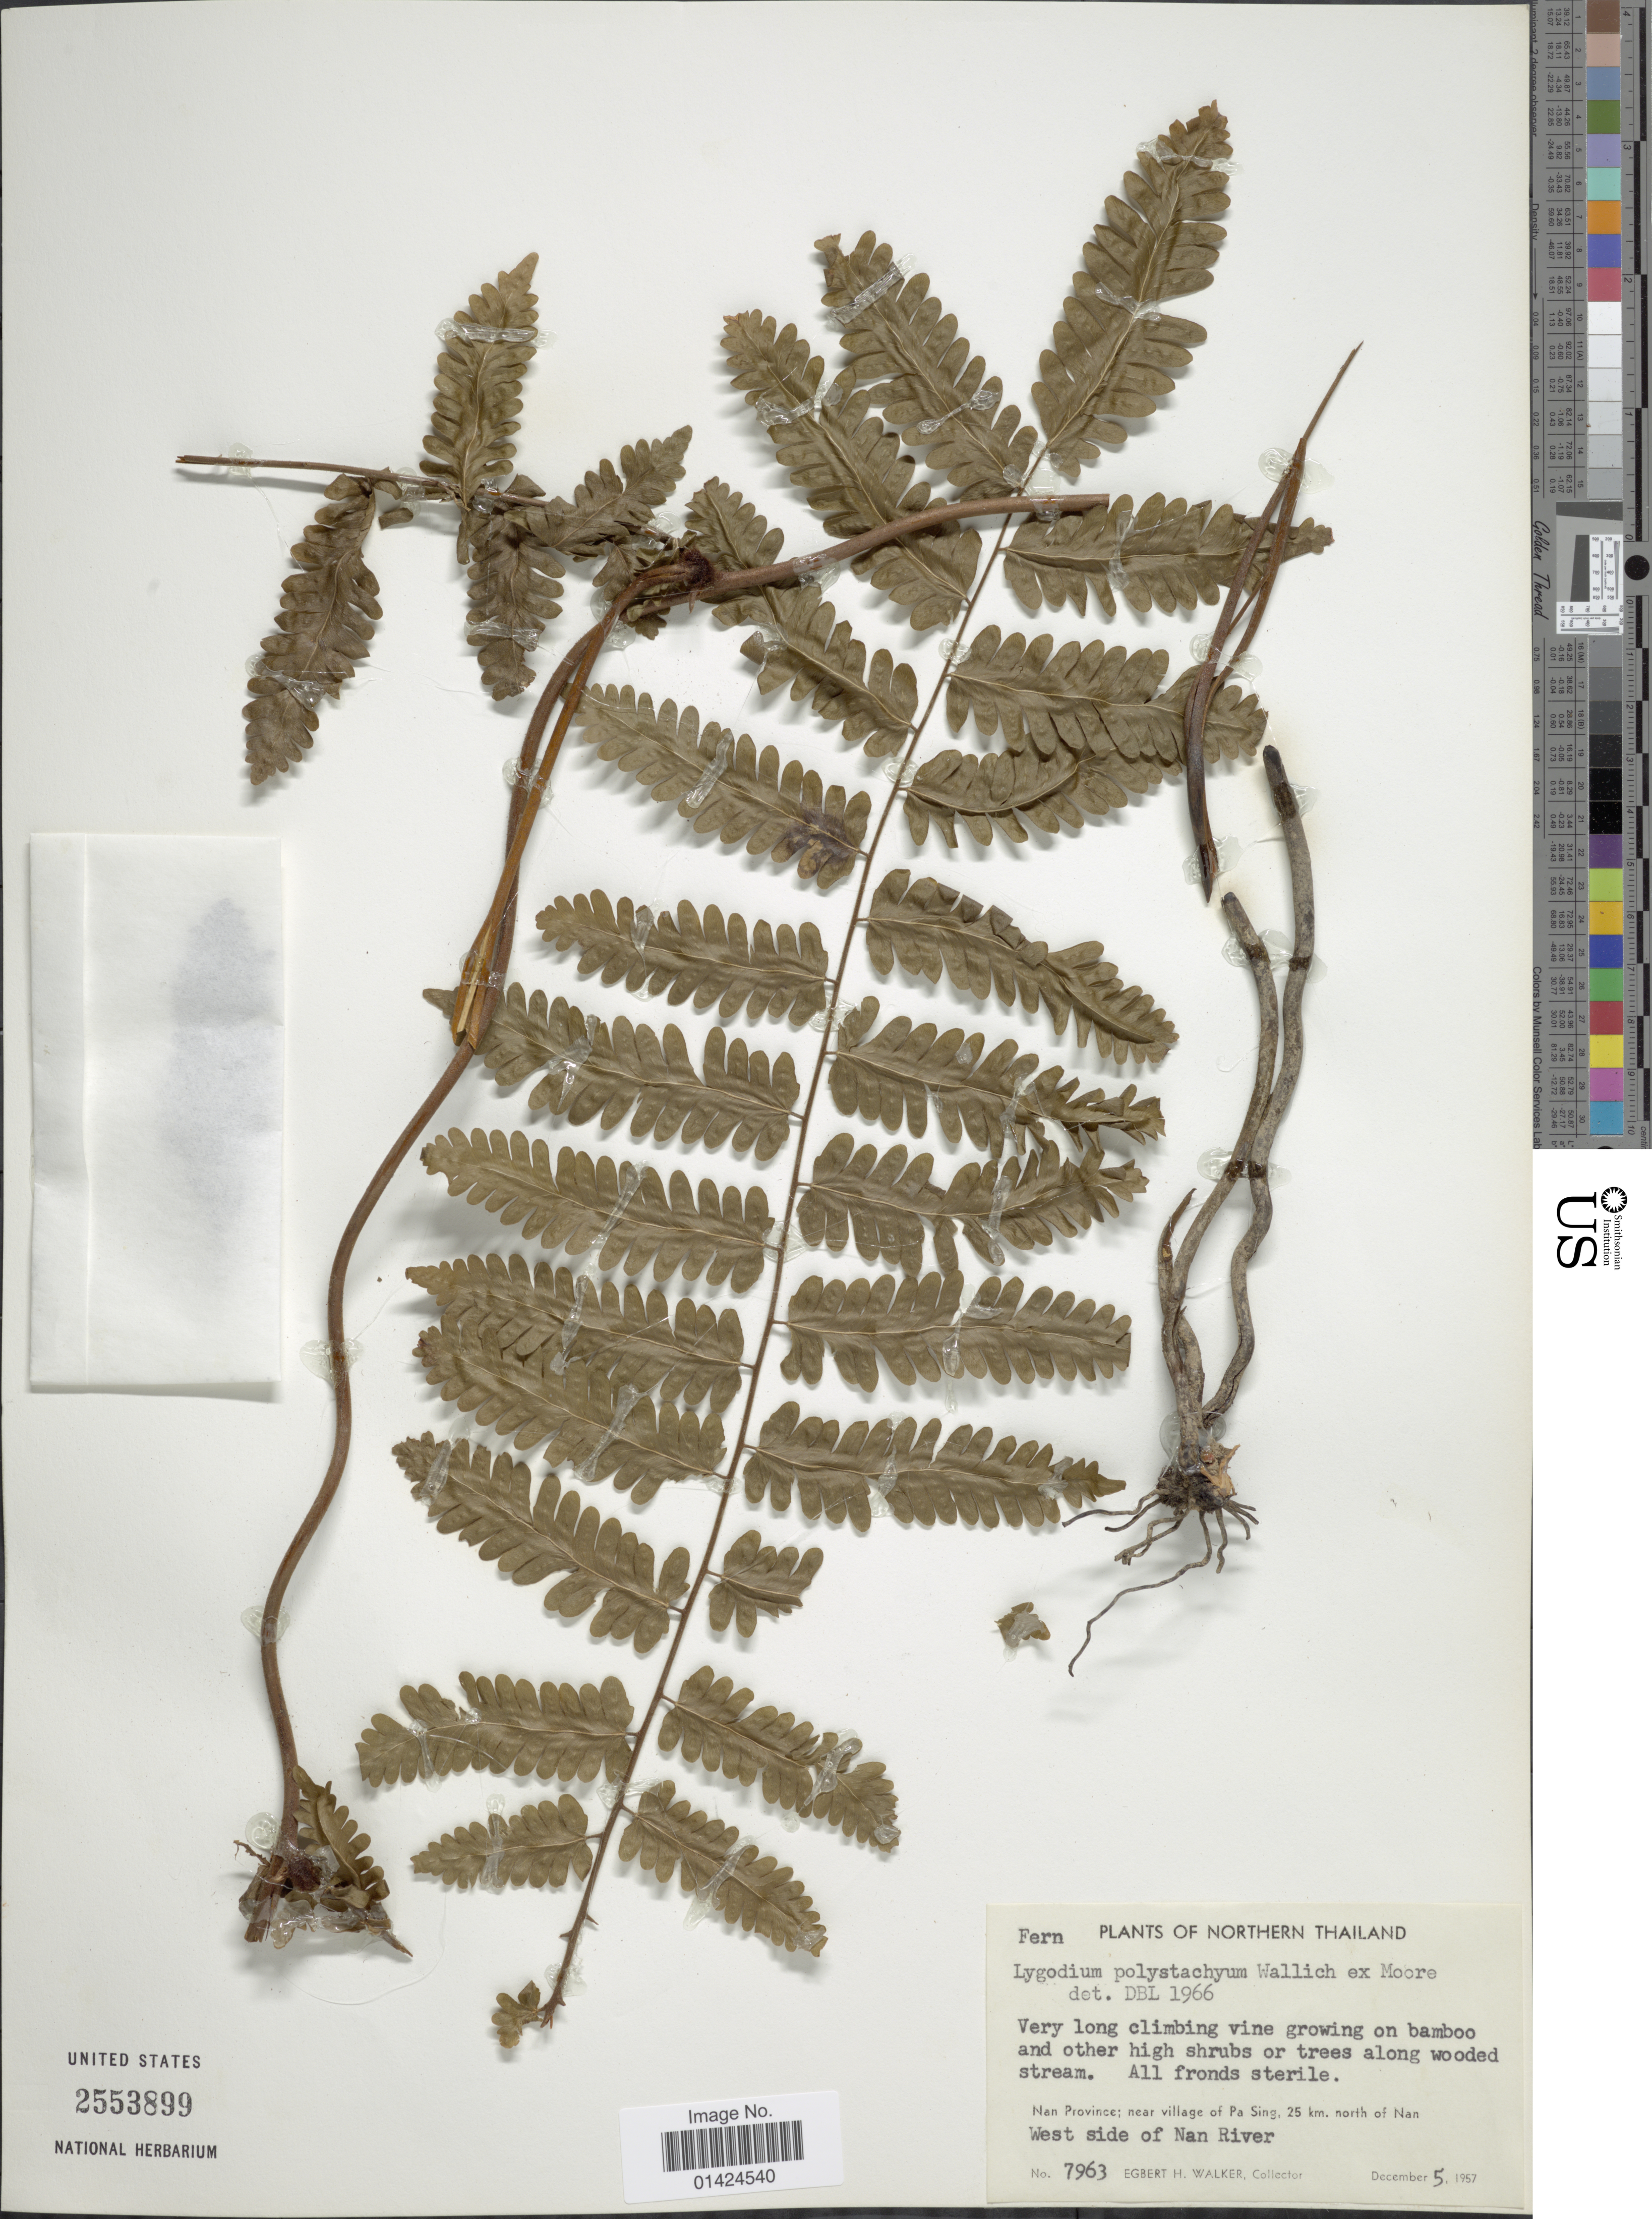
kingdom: Plantae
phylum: Tracheophyta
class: Polypodiopsida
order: Schizaeales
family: Lygodiaceae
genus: Lygodium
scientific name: Lygodium polystachyum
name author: Wall. ex T. Moore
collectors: E. H. Walker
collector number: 7963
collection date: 1957-12-05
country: Thailand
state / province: Nan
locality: Northern Thailand. Nan Province; near vilage of Pa Sing, 25 km. north of Nan. West side of Nan River.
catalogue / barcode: US 2553899